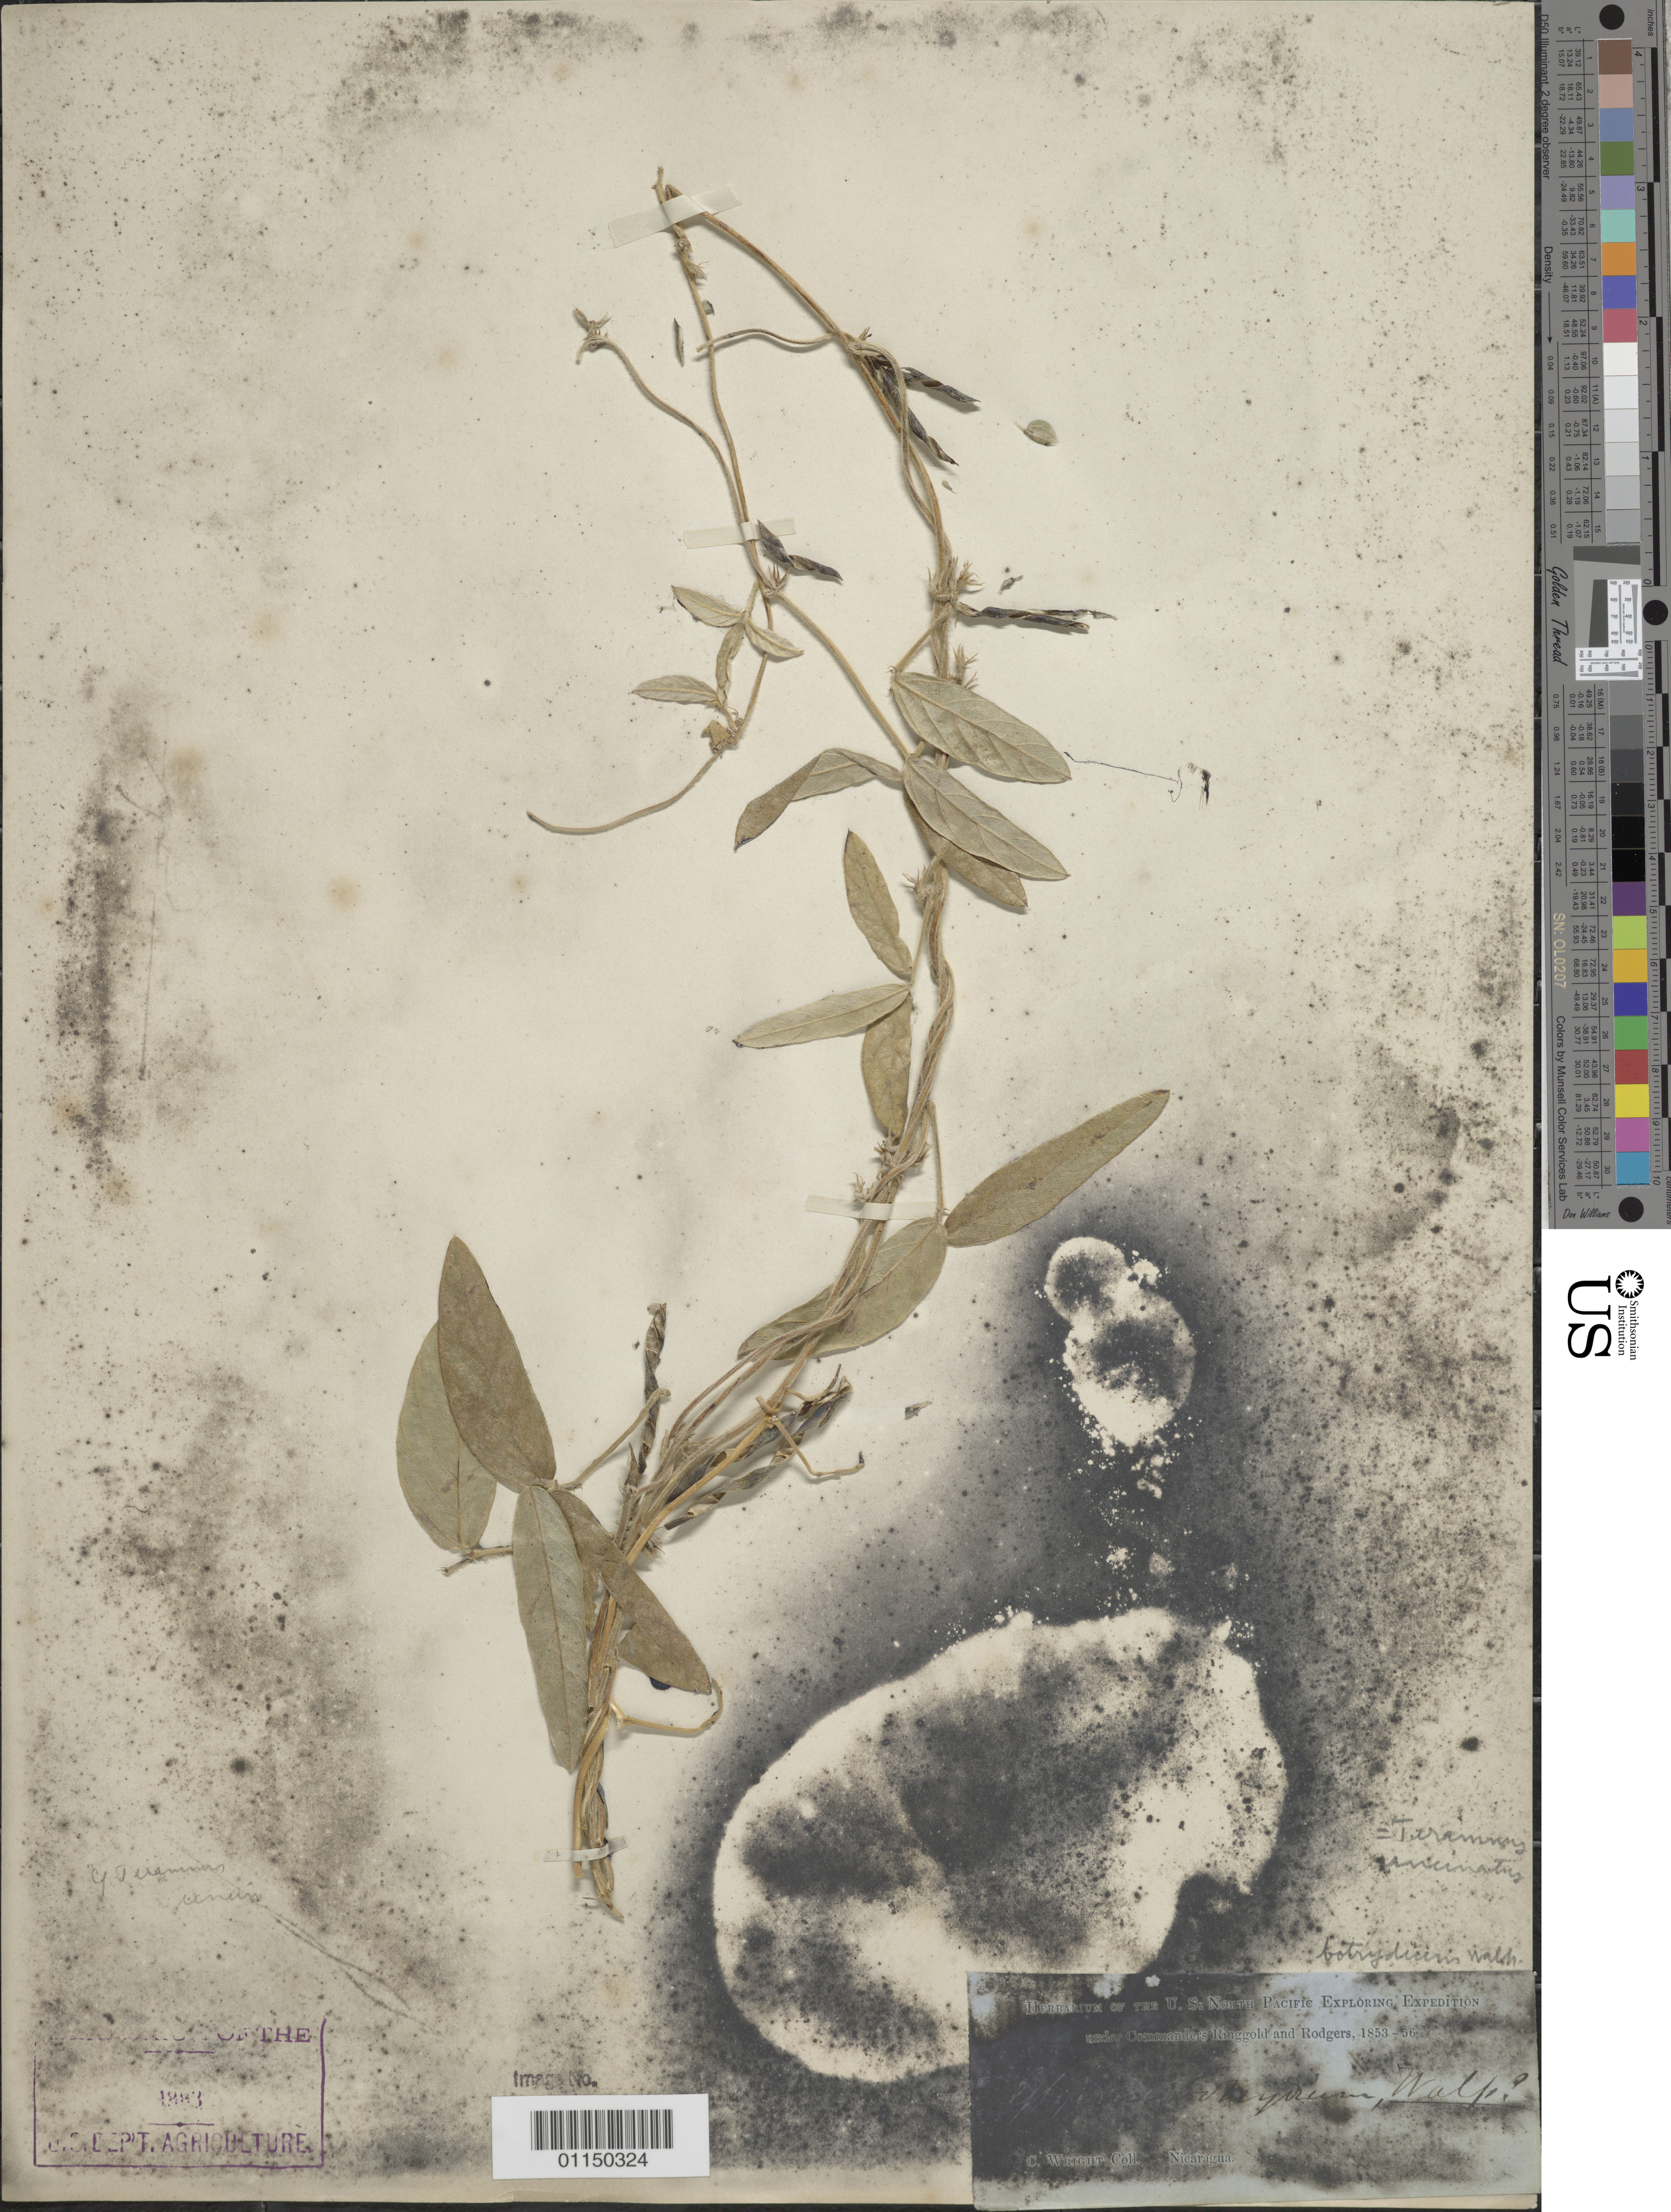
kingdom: Plantae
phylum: Tracheophyta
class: Magnoliopsida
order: Fabales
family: Fabaceae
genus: Teramnus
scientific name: Teramnus uncinatus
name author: (L.) Sw.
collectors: C. Wright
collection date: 1853/1856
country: Nicaragua